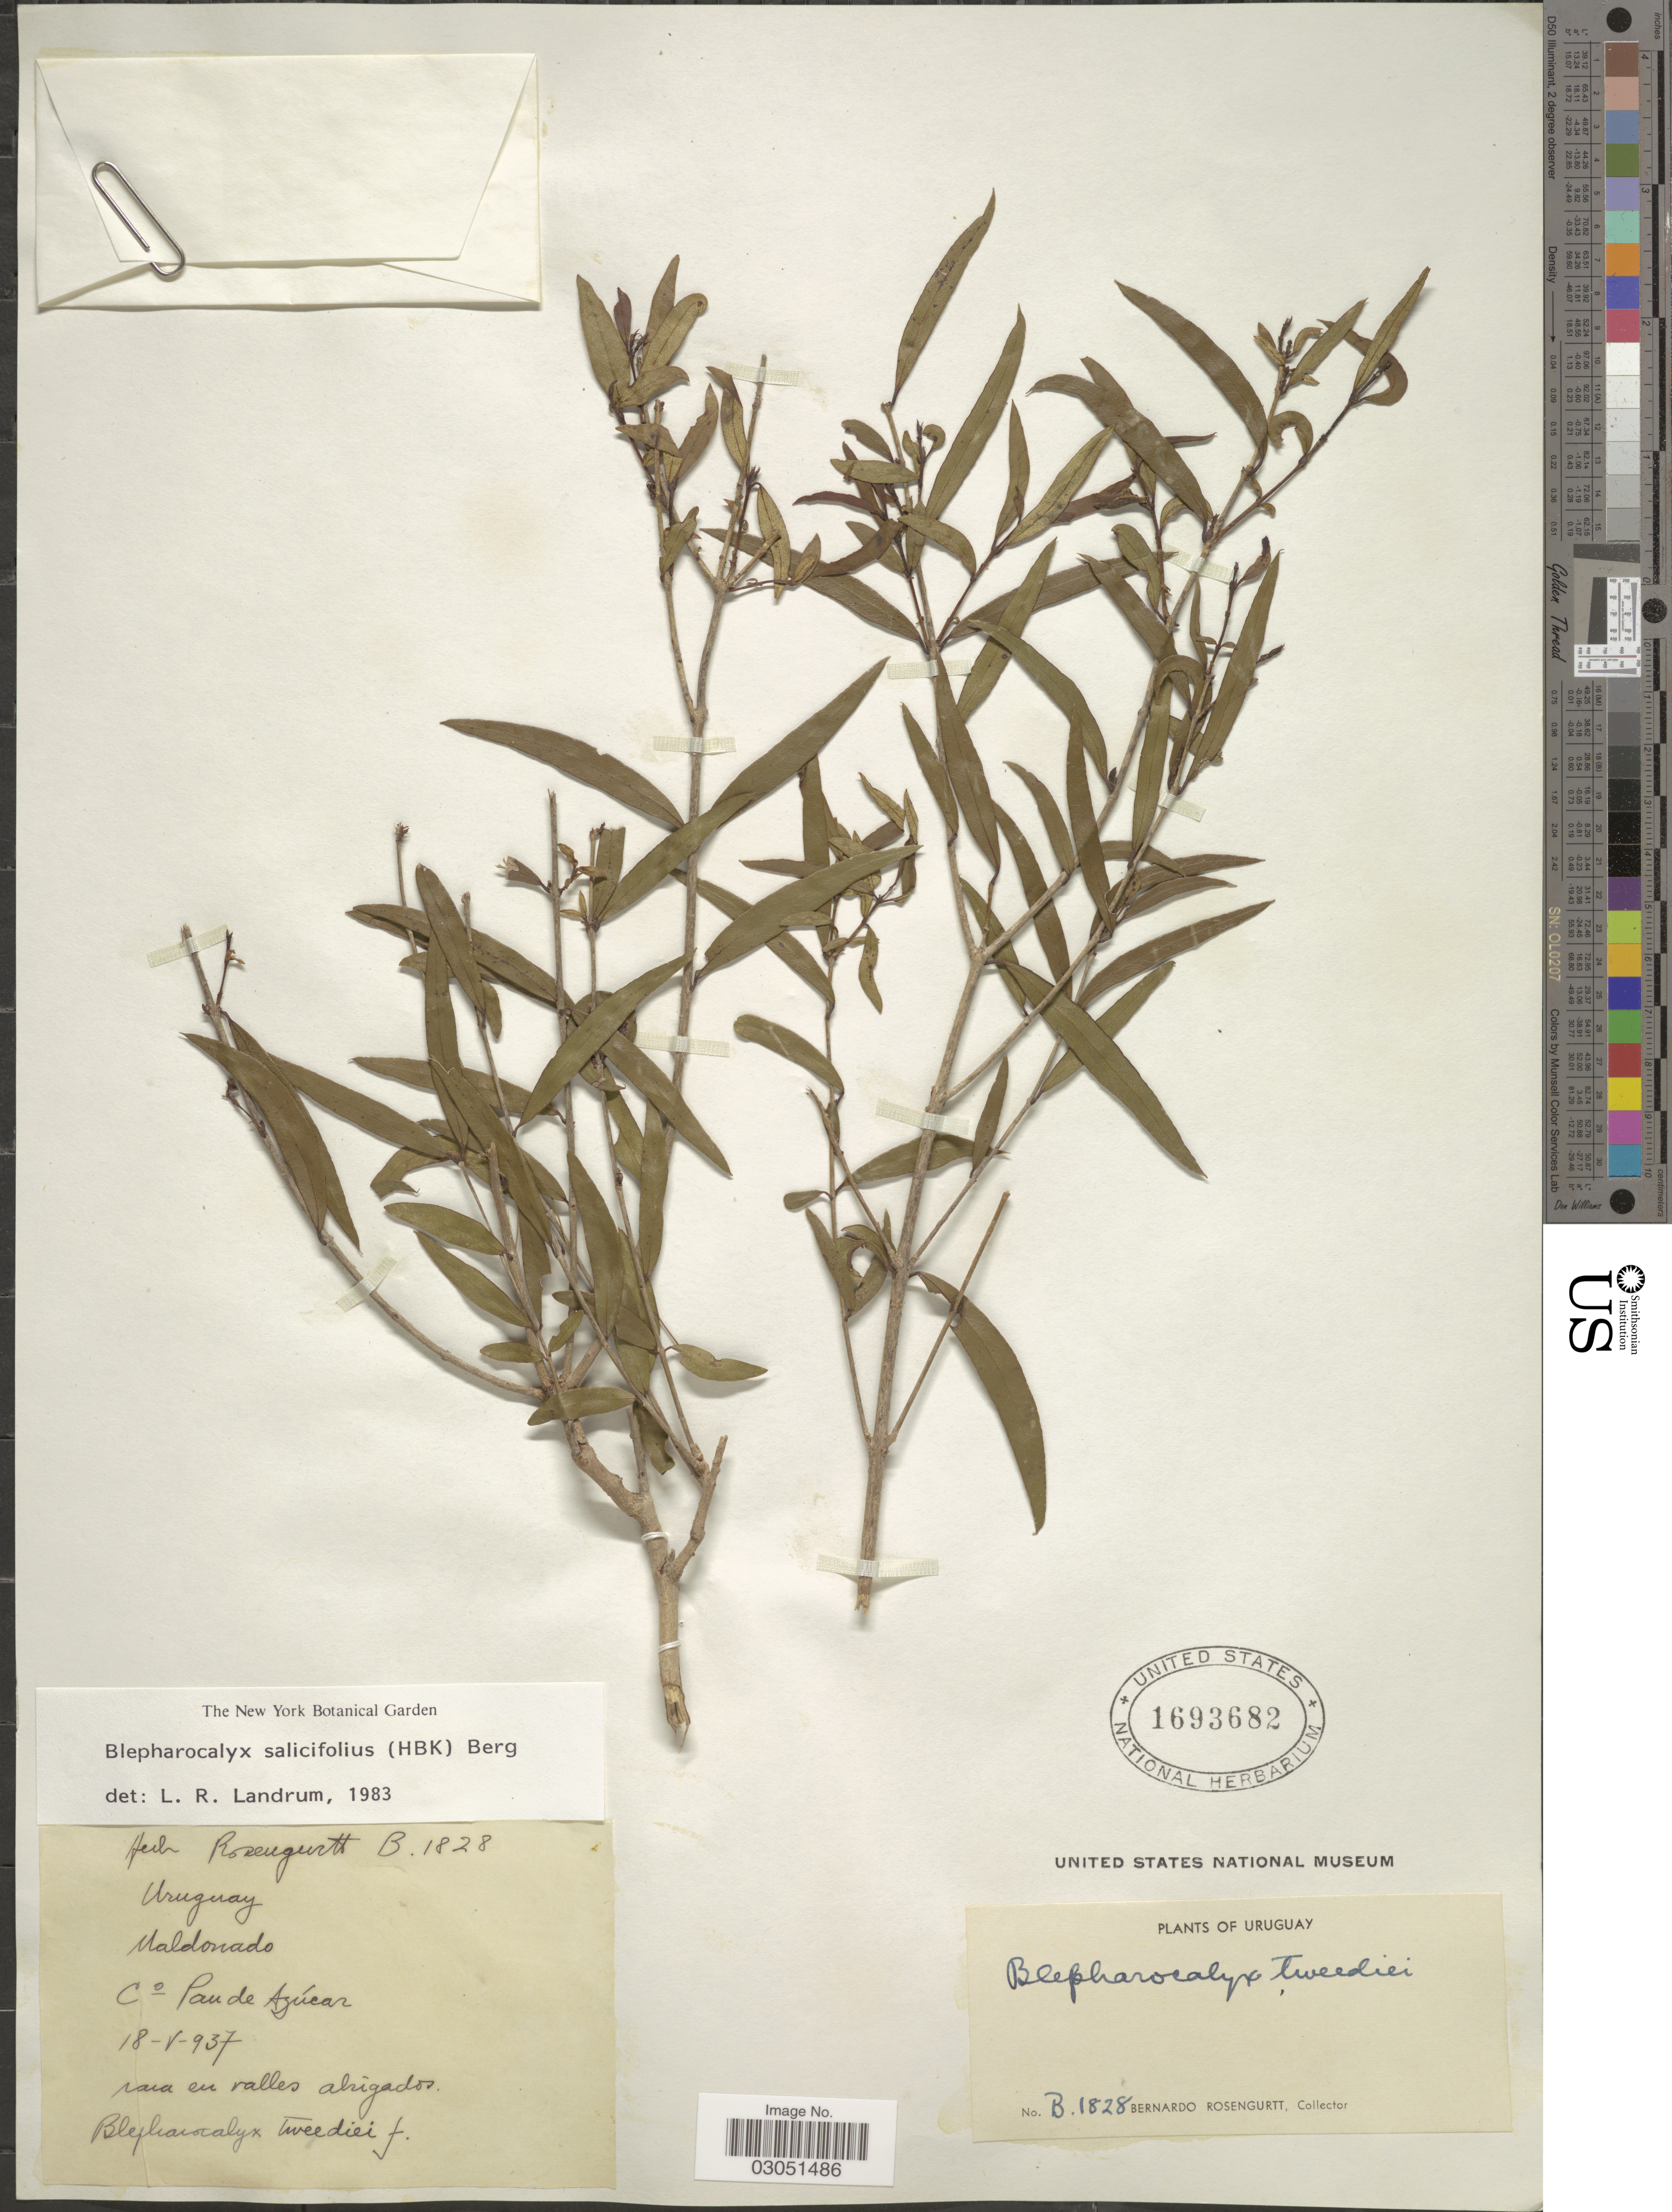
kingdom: Plantae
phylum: Tracheophyta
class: Magnoliopsida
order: Myrtales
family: Myrtaceae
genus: Blepharocalyx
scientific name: Blepharocalyx salicifolius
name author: (Kunth) O. Berg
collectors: B. Rosengurtt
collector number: B1828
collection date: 1937-05-18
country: Uruguay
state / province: Maldonado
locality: C Pan de Azúcar.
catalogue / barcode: US 1693682